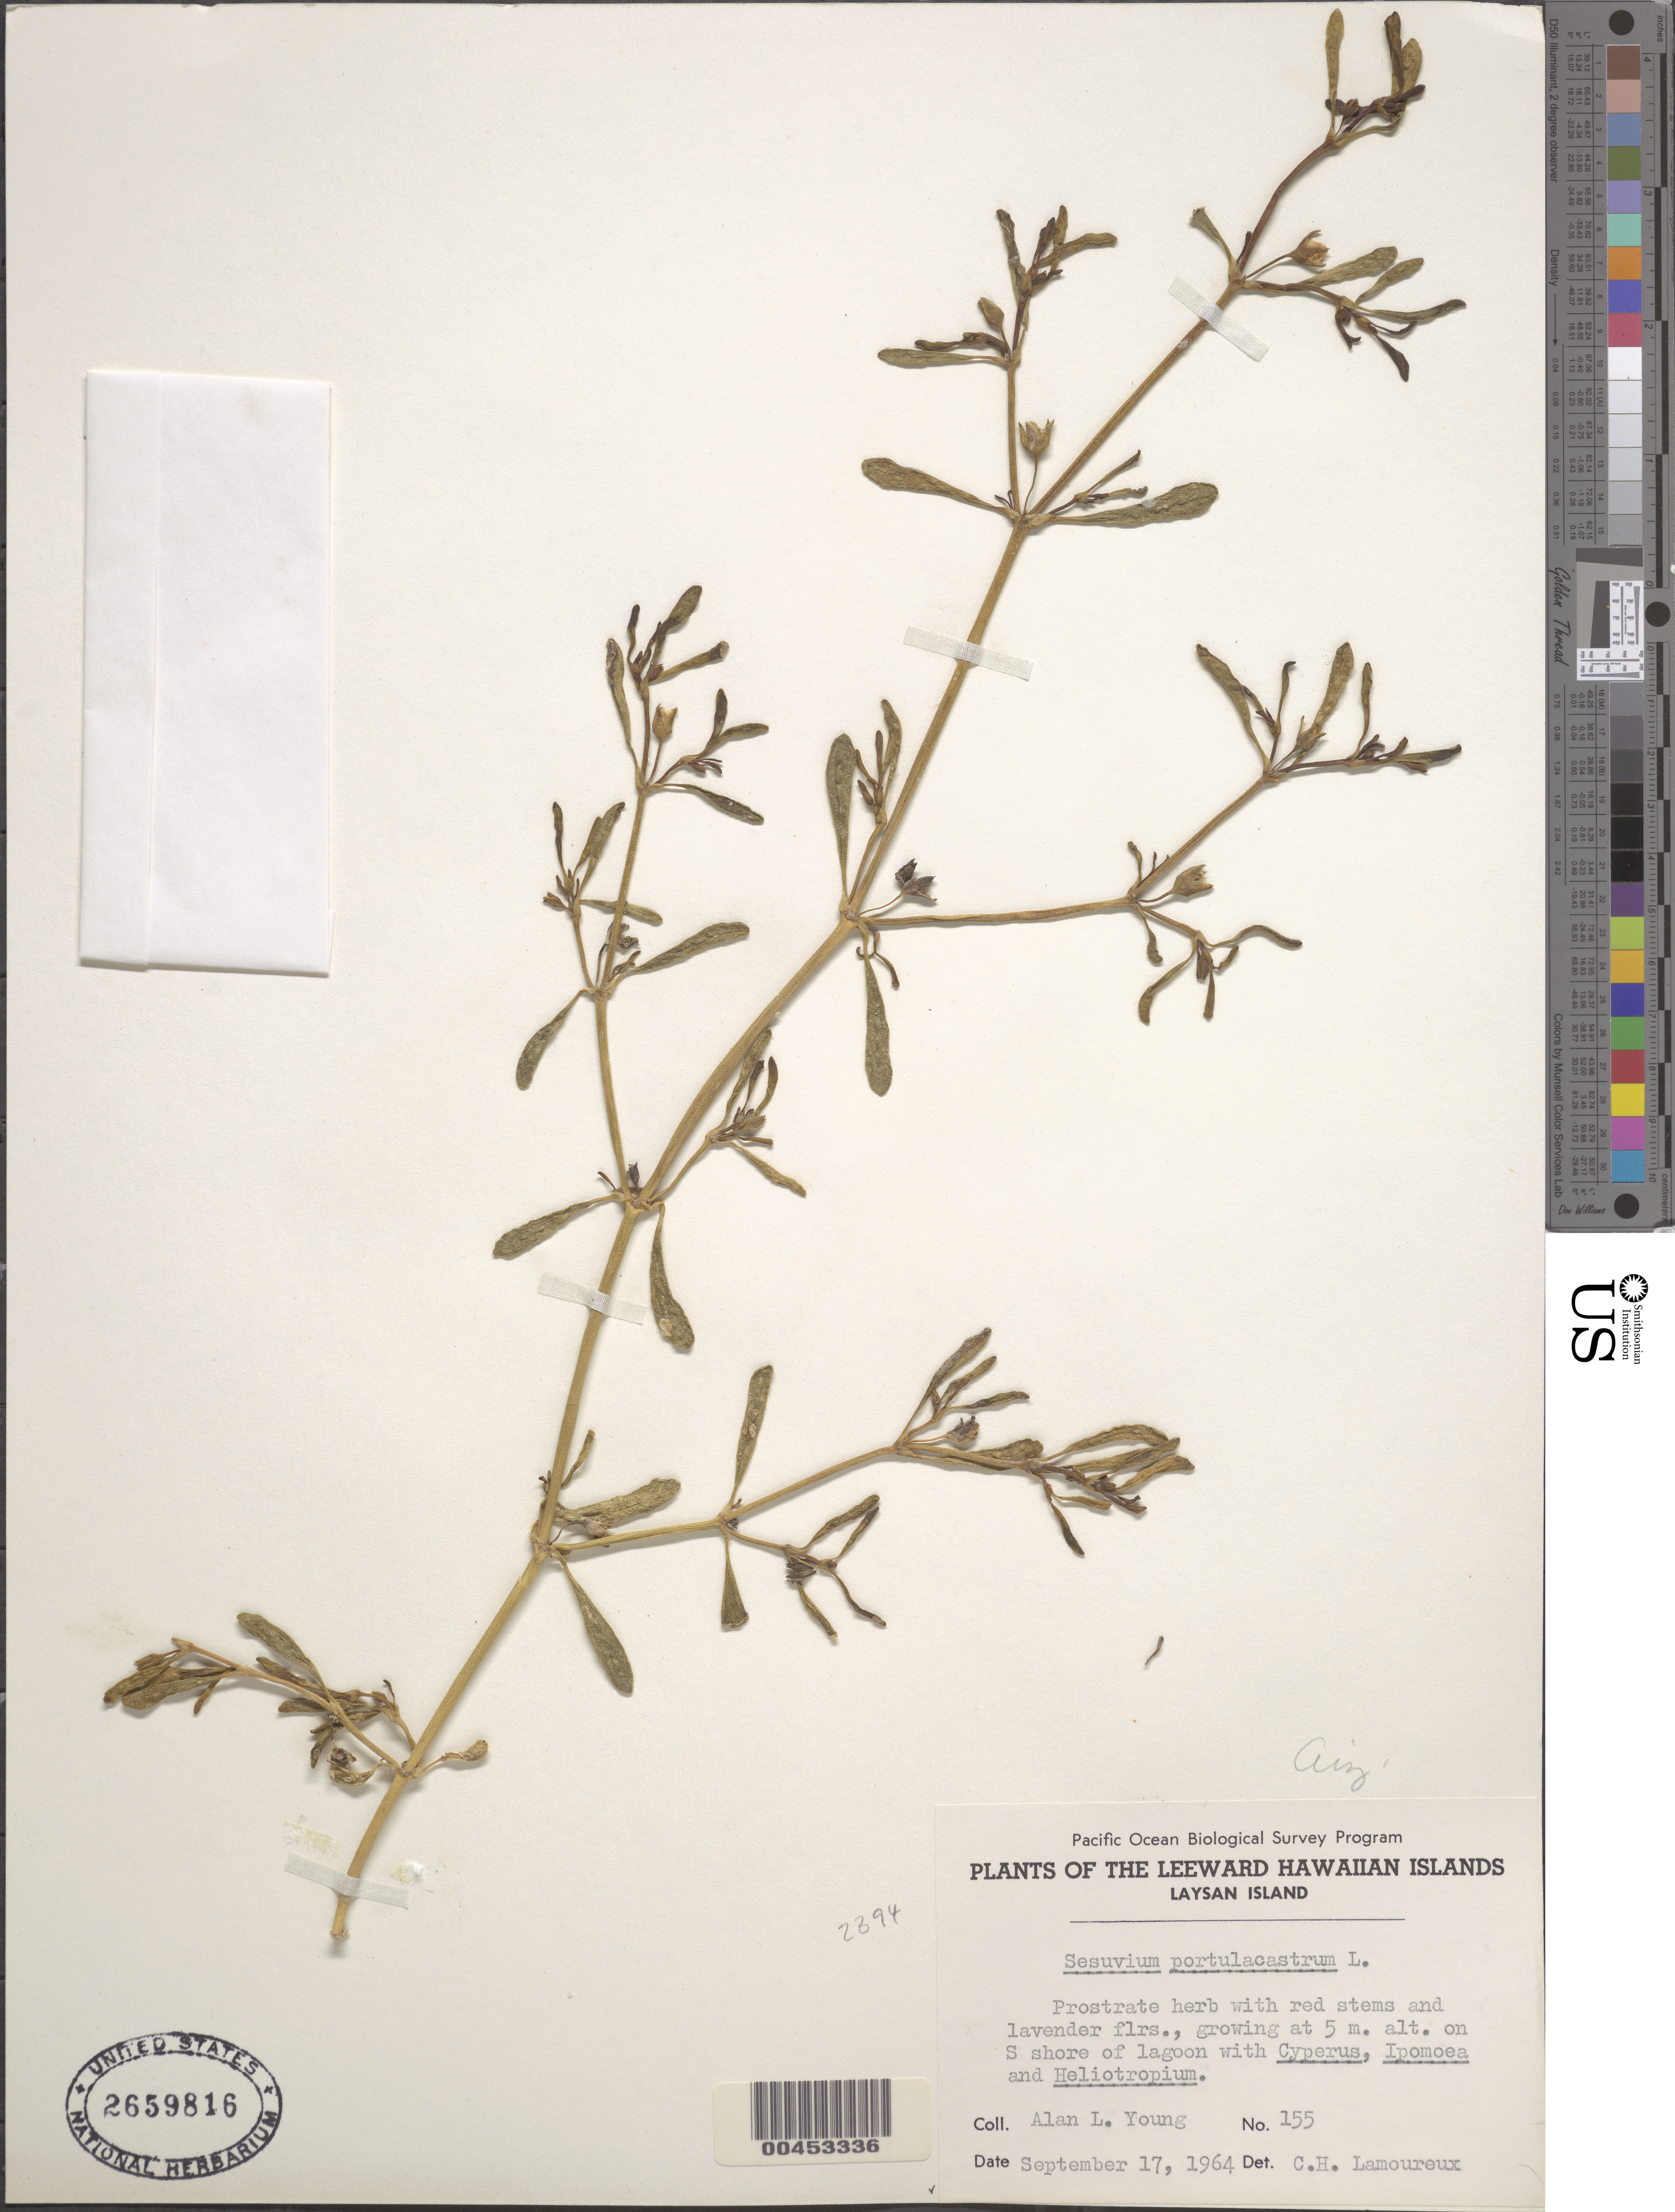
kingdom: Plantae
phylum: Tracheophyta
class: Magnoliopsida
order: Caryophyllales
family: Aizoaceae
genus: Sesuvium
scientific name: Sesuvium portulacastrum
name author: (L.) L.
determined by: Lamoureux, C. H.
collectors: A. Young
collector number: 155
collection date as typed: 17 Sep 1964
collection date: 1964-09-17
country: United States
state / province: Hawaii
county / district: Honolulu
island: Laysan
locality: On S shore of lagoon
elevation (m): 5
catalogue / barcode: US 2659816